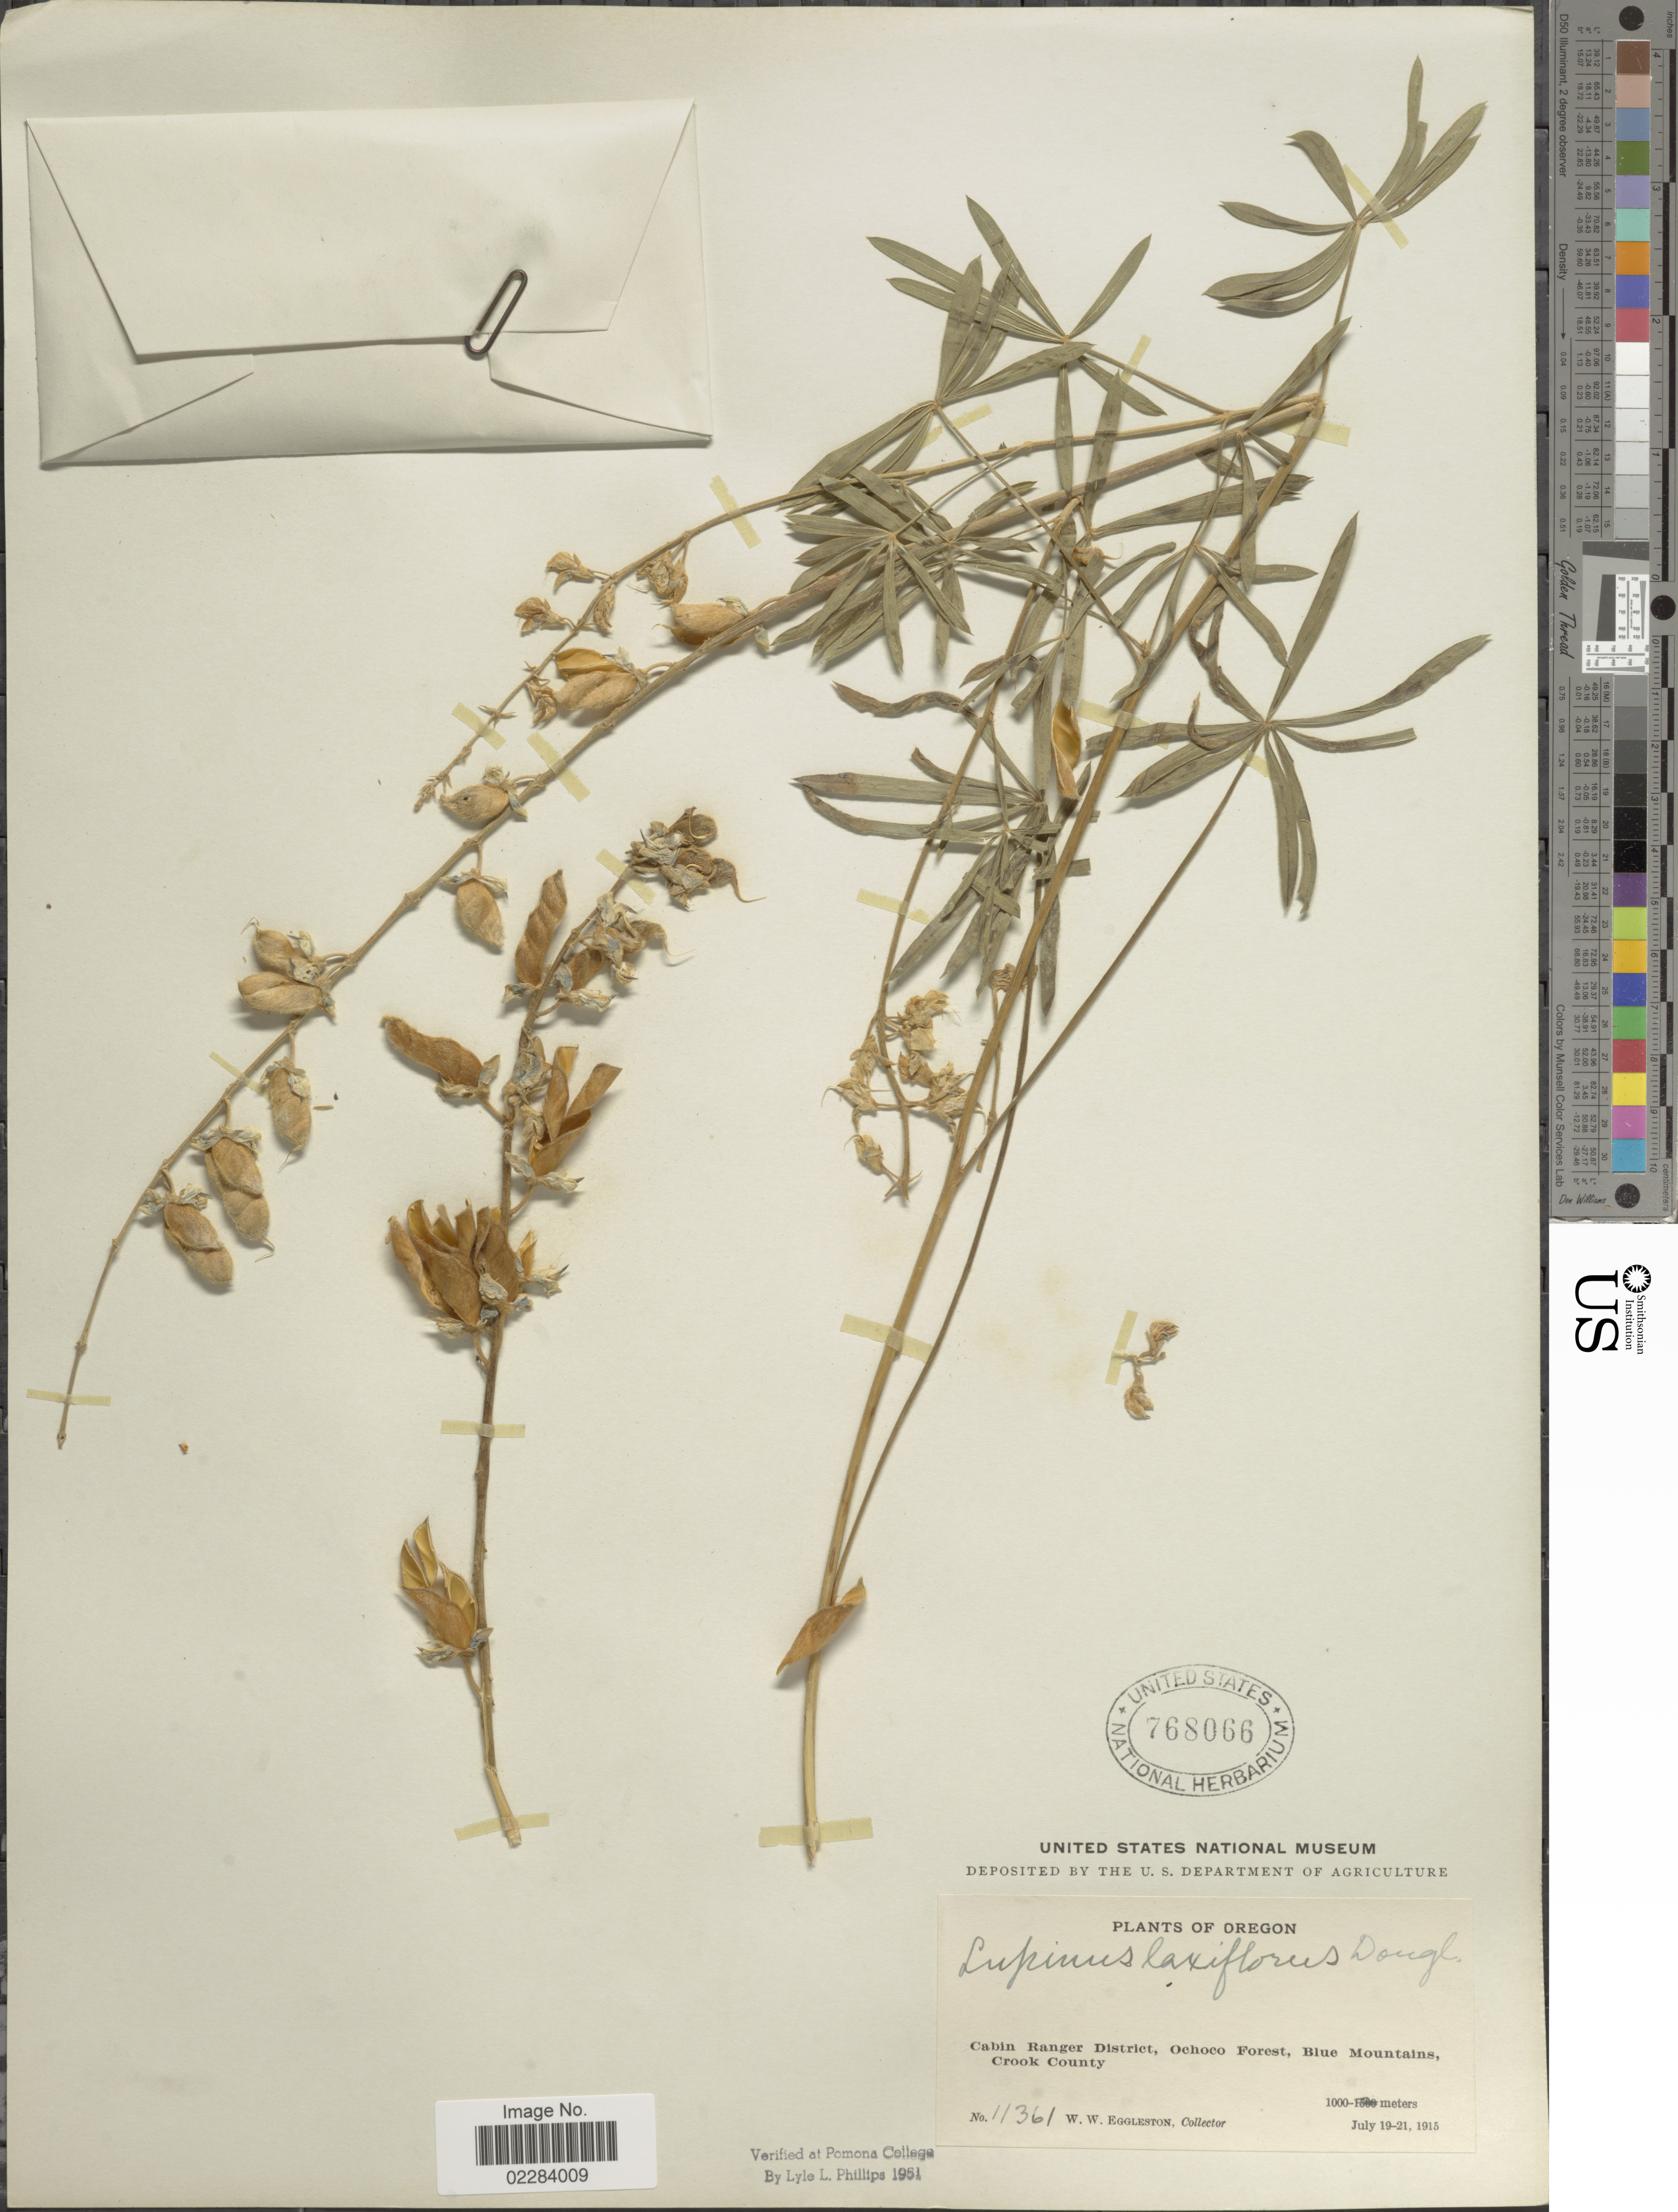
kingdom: Plantae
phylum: Tracheophyta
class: Magnoliopsida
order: Fabales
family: Fabaceae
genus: Lupinus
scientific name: Lupinus arbustus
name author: Lindl.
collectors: W. W. Eggleston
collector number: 11361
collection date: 1915-07-19/1915-07-21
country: United States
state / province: Oregon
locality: Cabin Ranger District, Ochoco Forest, Blue Mountains, Crook County.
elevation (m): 1000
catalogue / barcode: US 768066